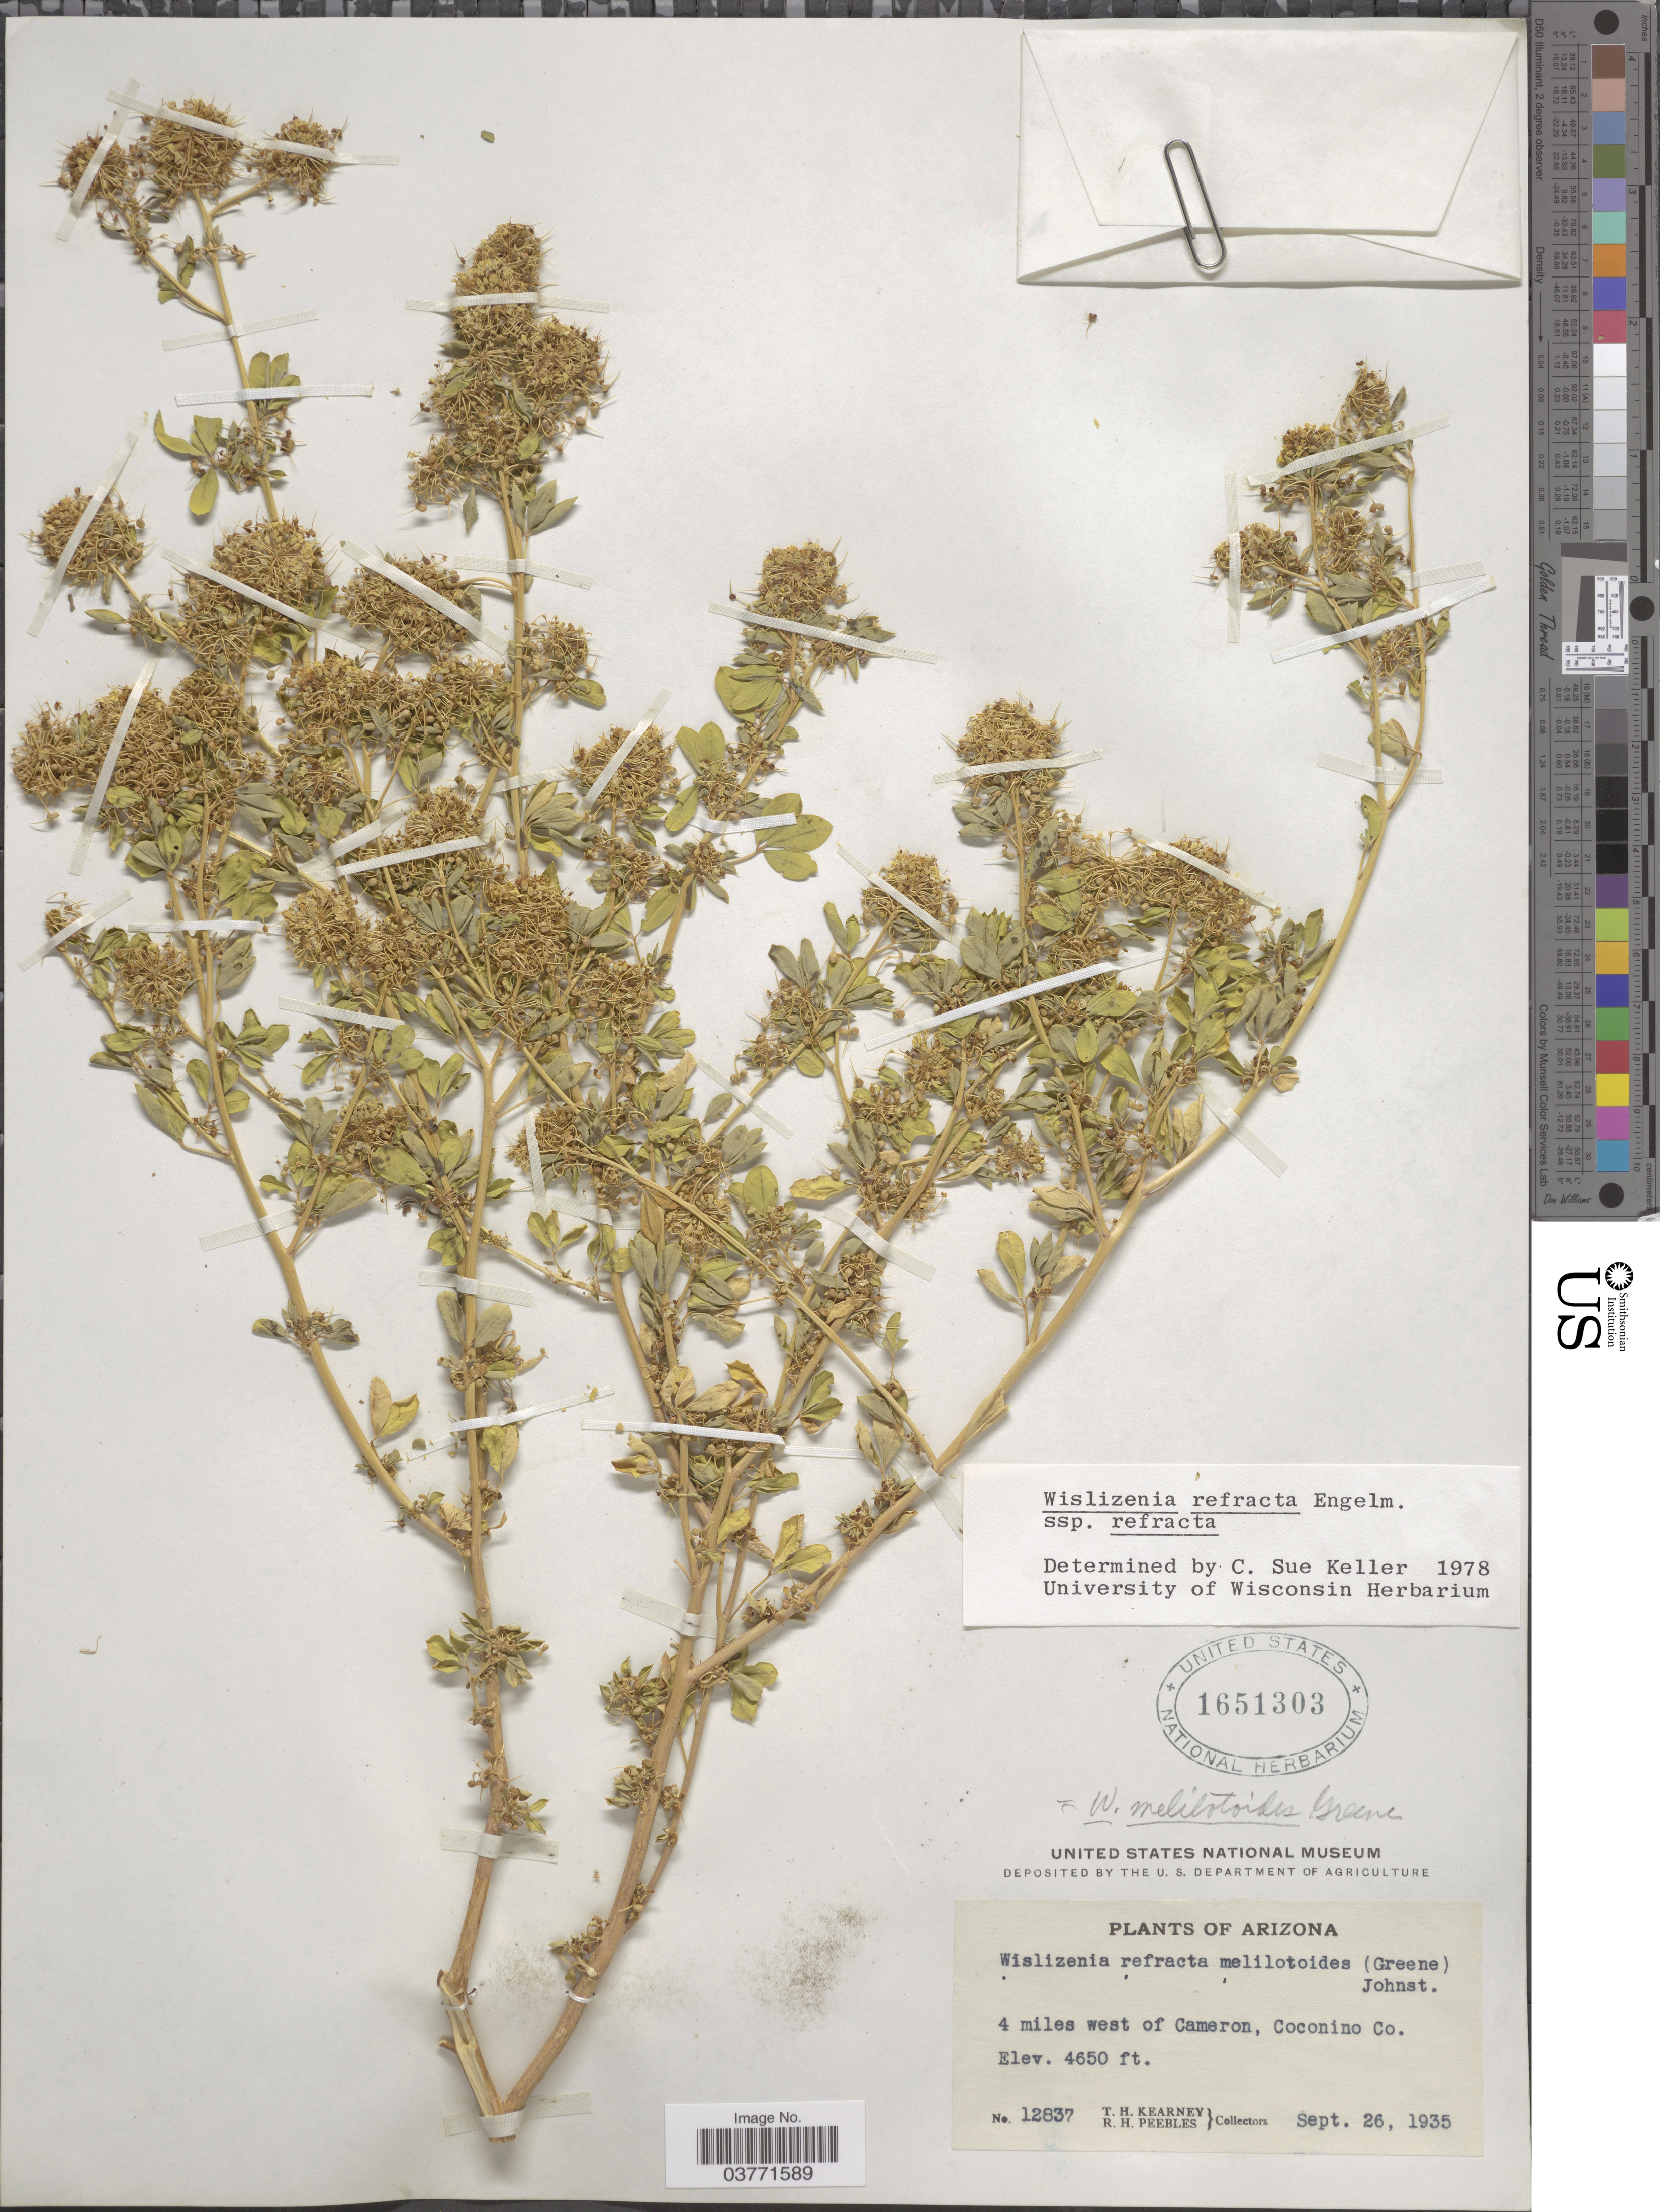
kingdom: Plantae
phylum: Tracheophyta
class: Magnoliopsida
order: Brassicales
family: Cleomaceae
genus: Cleomella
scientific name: Cleomella refracta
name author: (Engelm.) J.C. Hall & Roalson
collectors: T. H. Kearney & R. H. Peebles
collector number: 12837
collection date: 1935-09-26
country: United States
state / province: Arizona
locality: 4 miles west of Cameron, Coconino Co.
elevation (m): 1417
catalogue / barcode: US 1651303